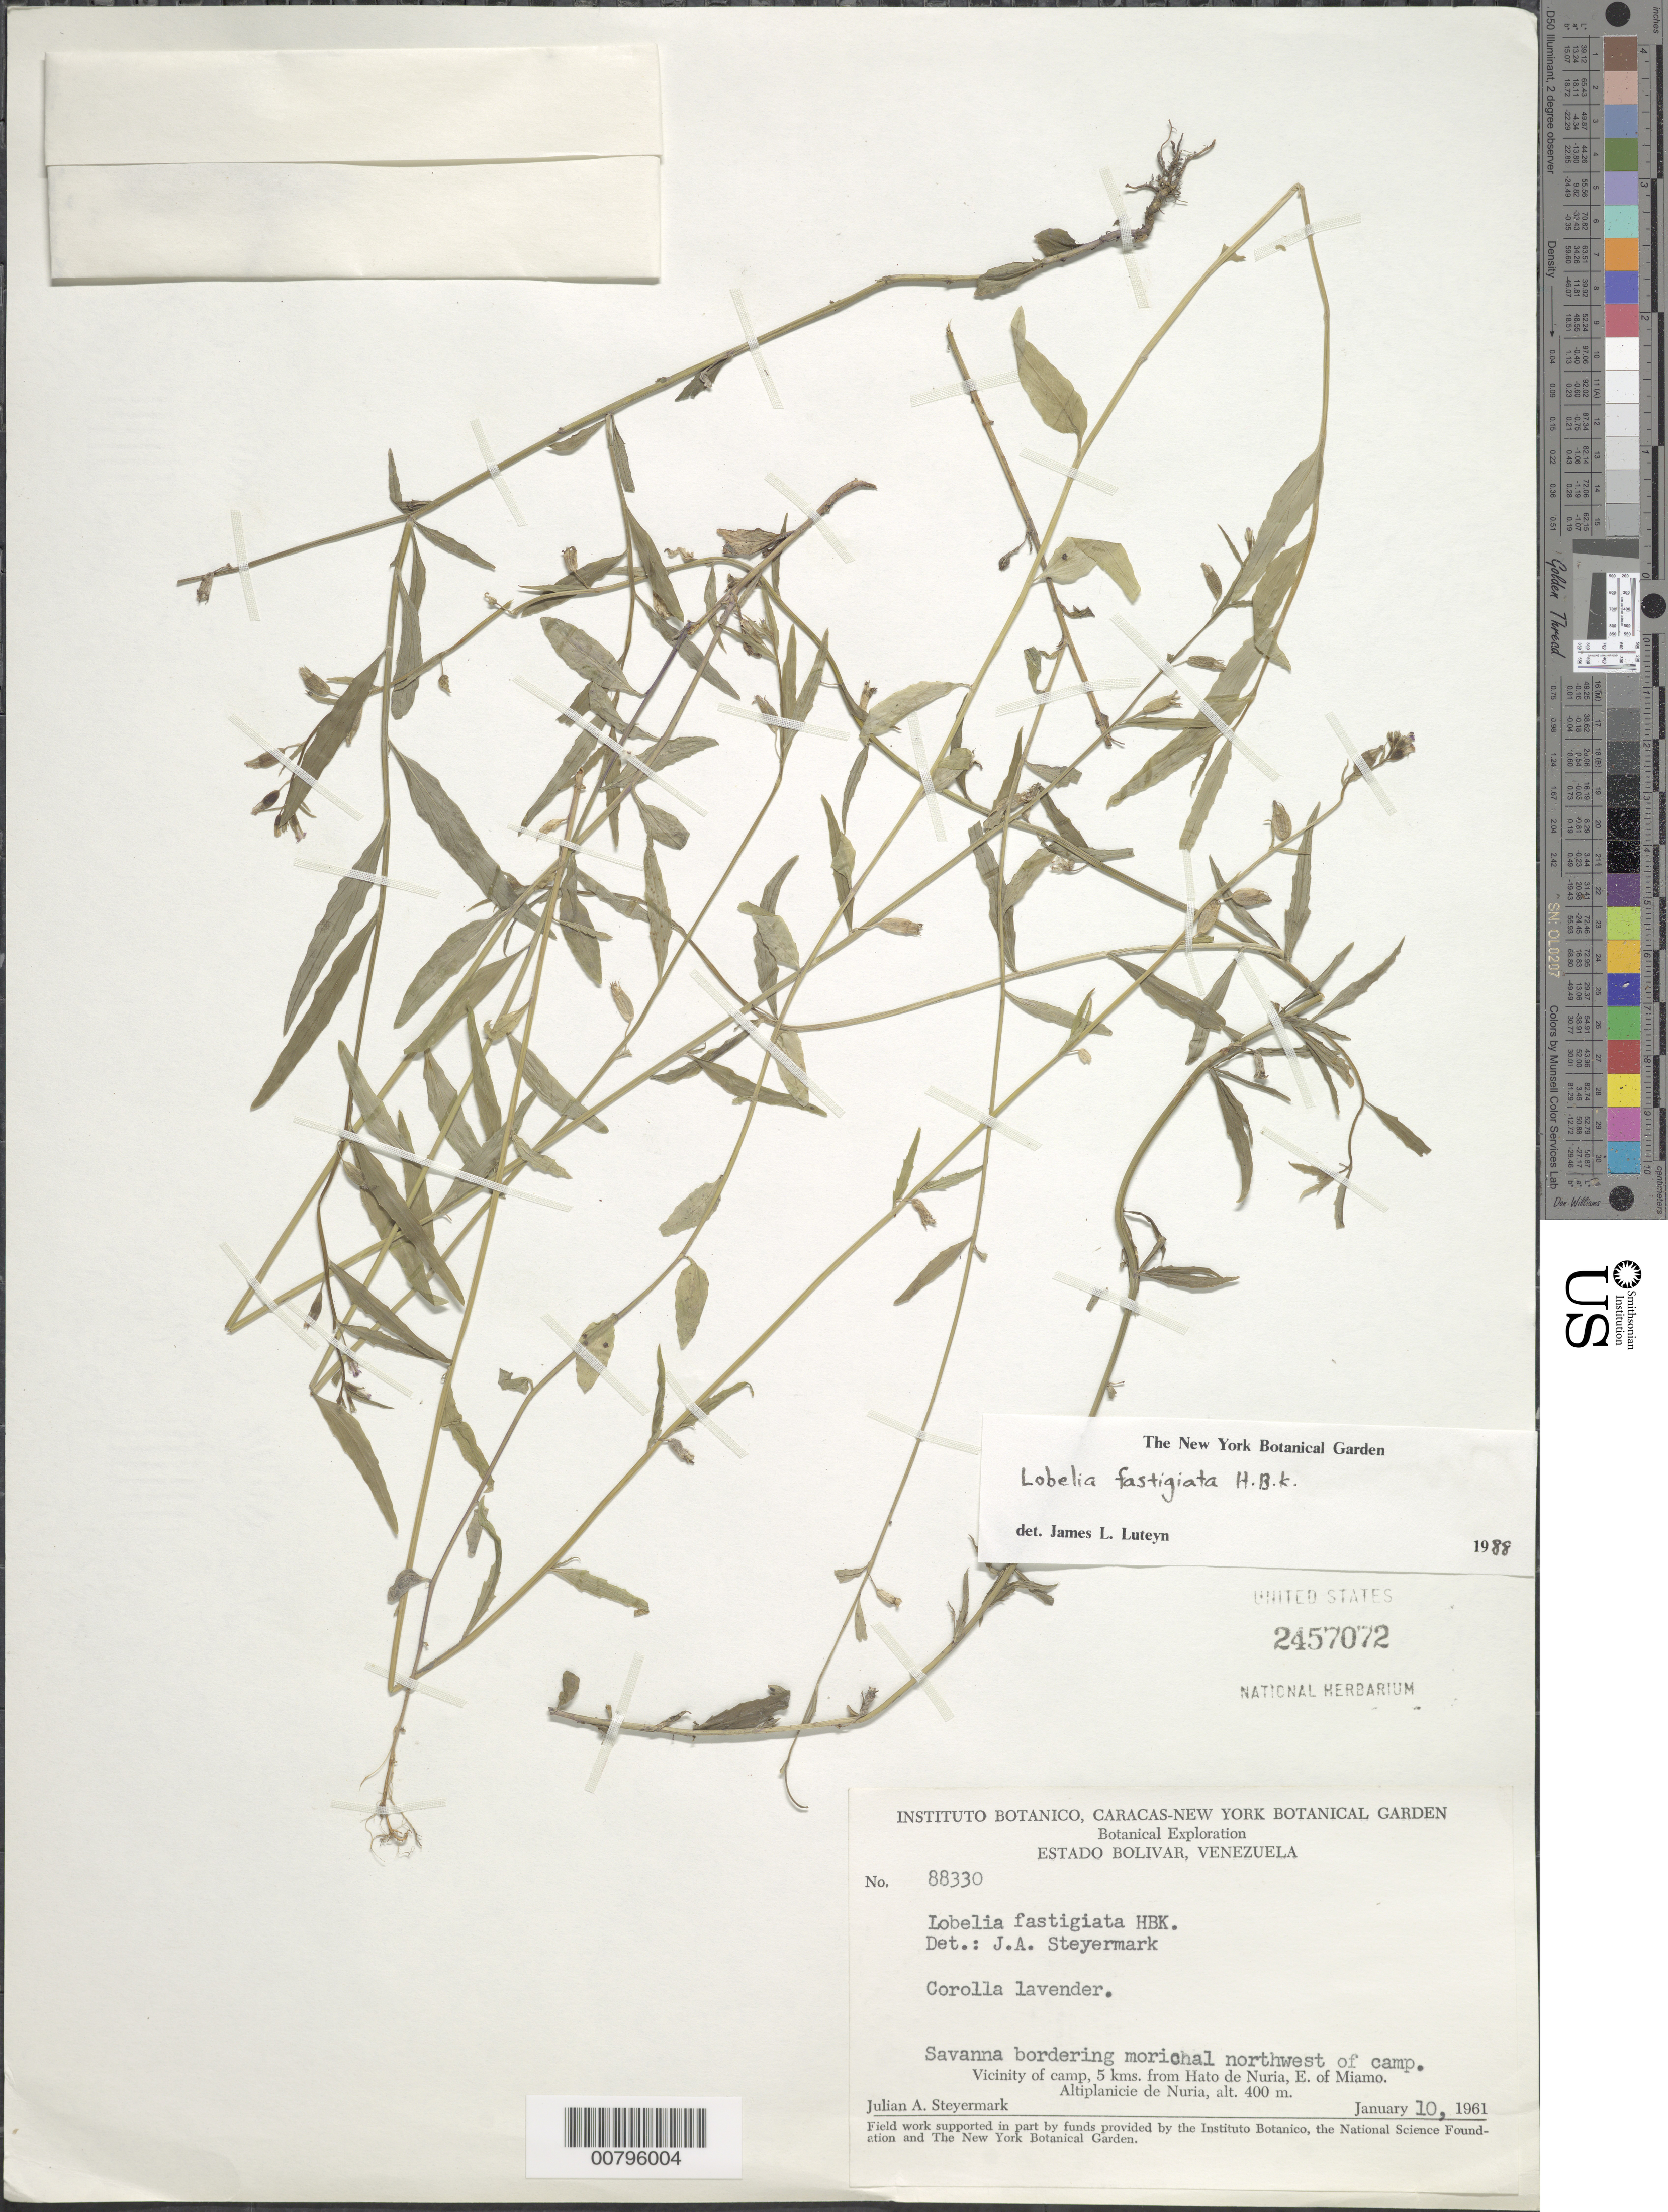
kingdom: Plantae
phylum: Tracheophyta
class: Magnoliopsida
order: Asterales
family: Campanulaceae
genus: Lobelia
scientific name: Lobelia fastigiata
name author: Kunth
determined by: Luteyn, J. L.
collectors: J. Steyermark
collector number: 88330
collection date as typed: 10-Jan-61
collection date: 1961-01-10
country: Venezuela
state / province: Bolívar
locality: Hato de Nuria, 5 km from; E of Miamo, Altiplanicie de Nuria, vic of camp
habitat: Savanna bordering morichal northwest of camp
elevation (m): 400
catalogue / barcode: US 2457072